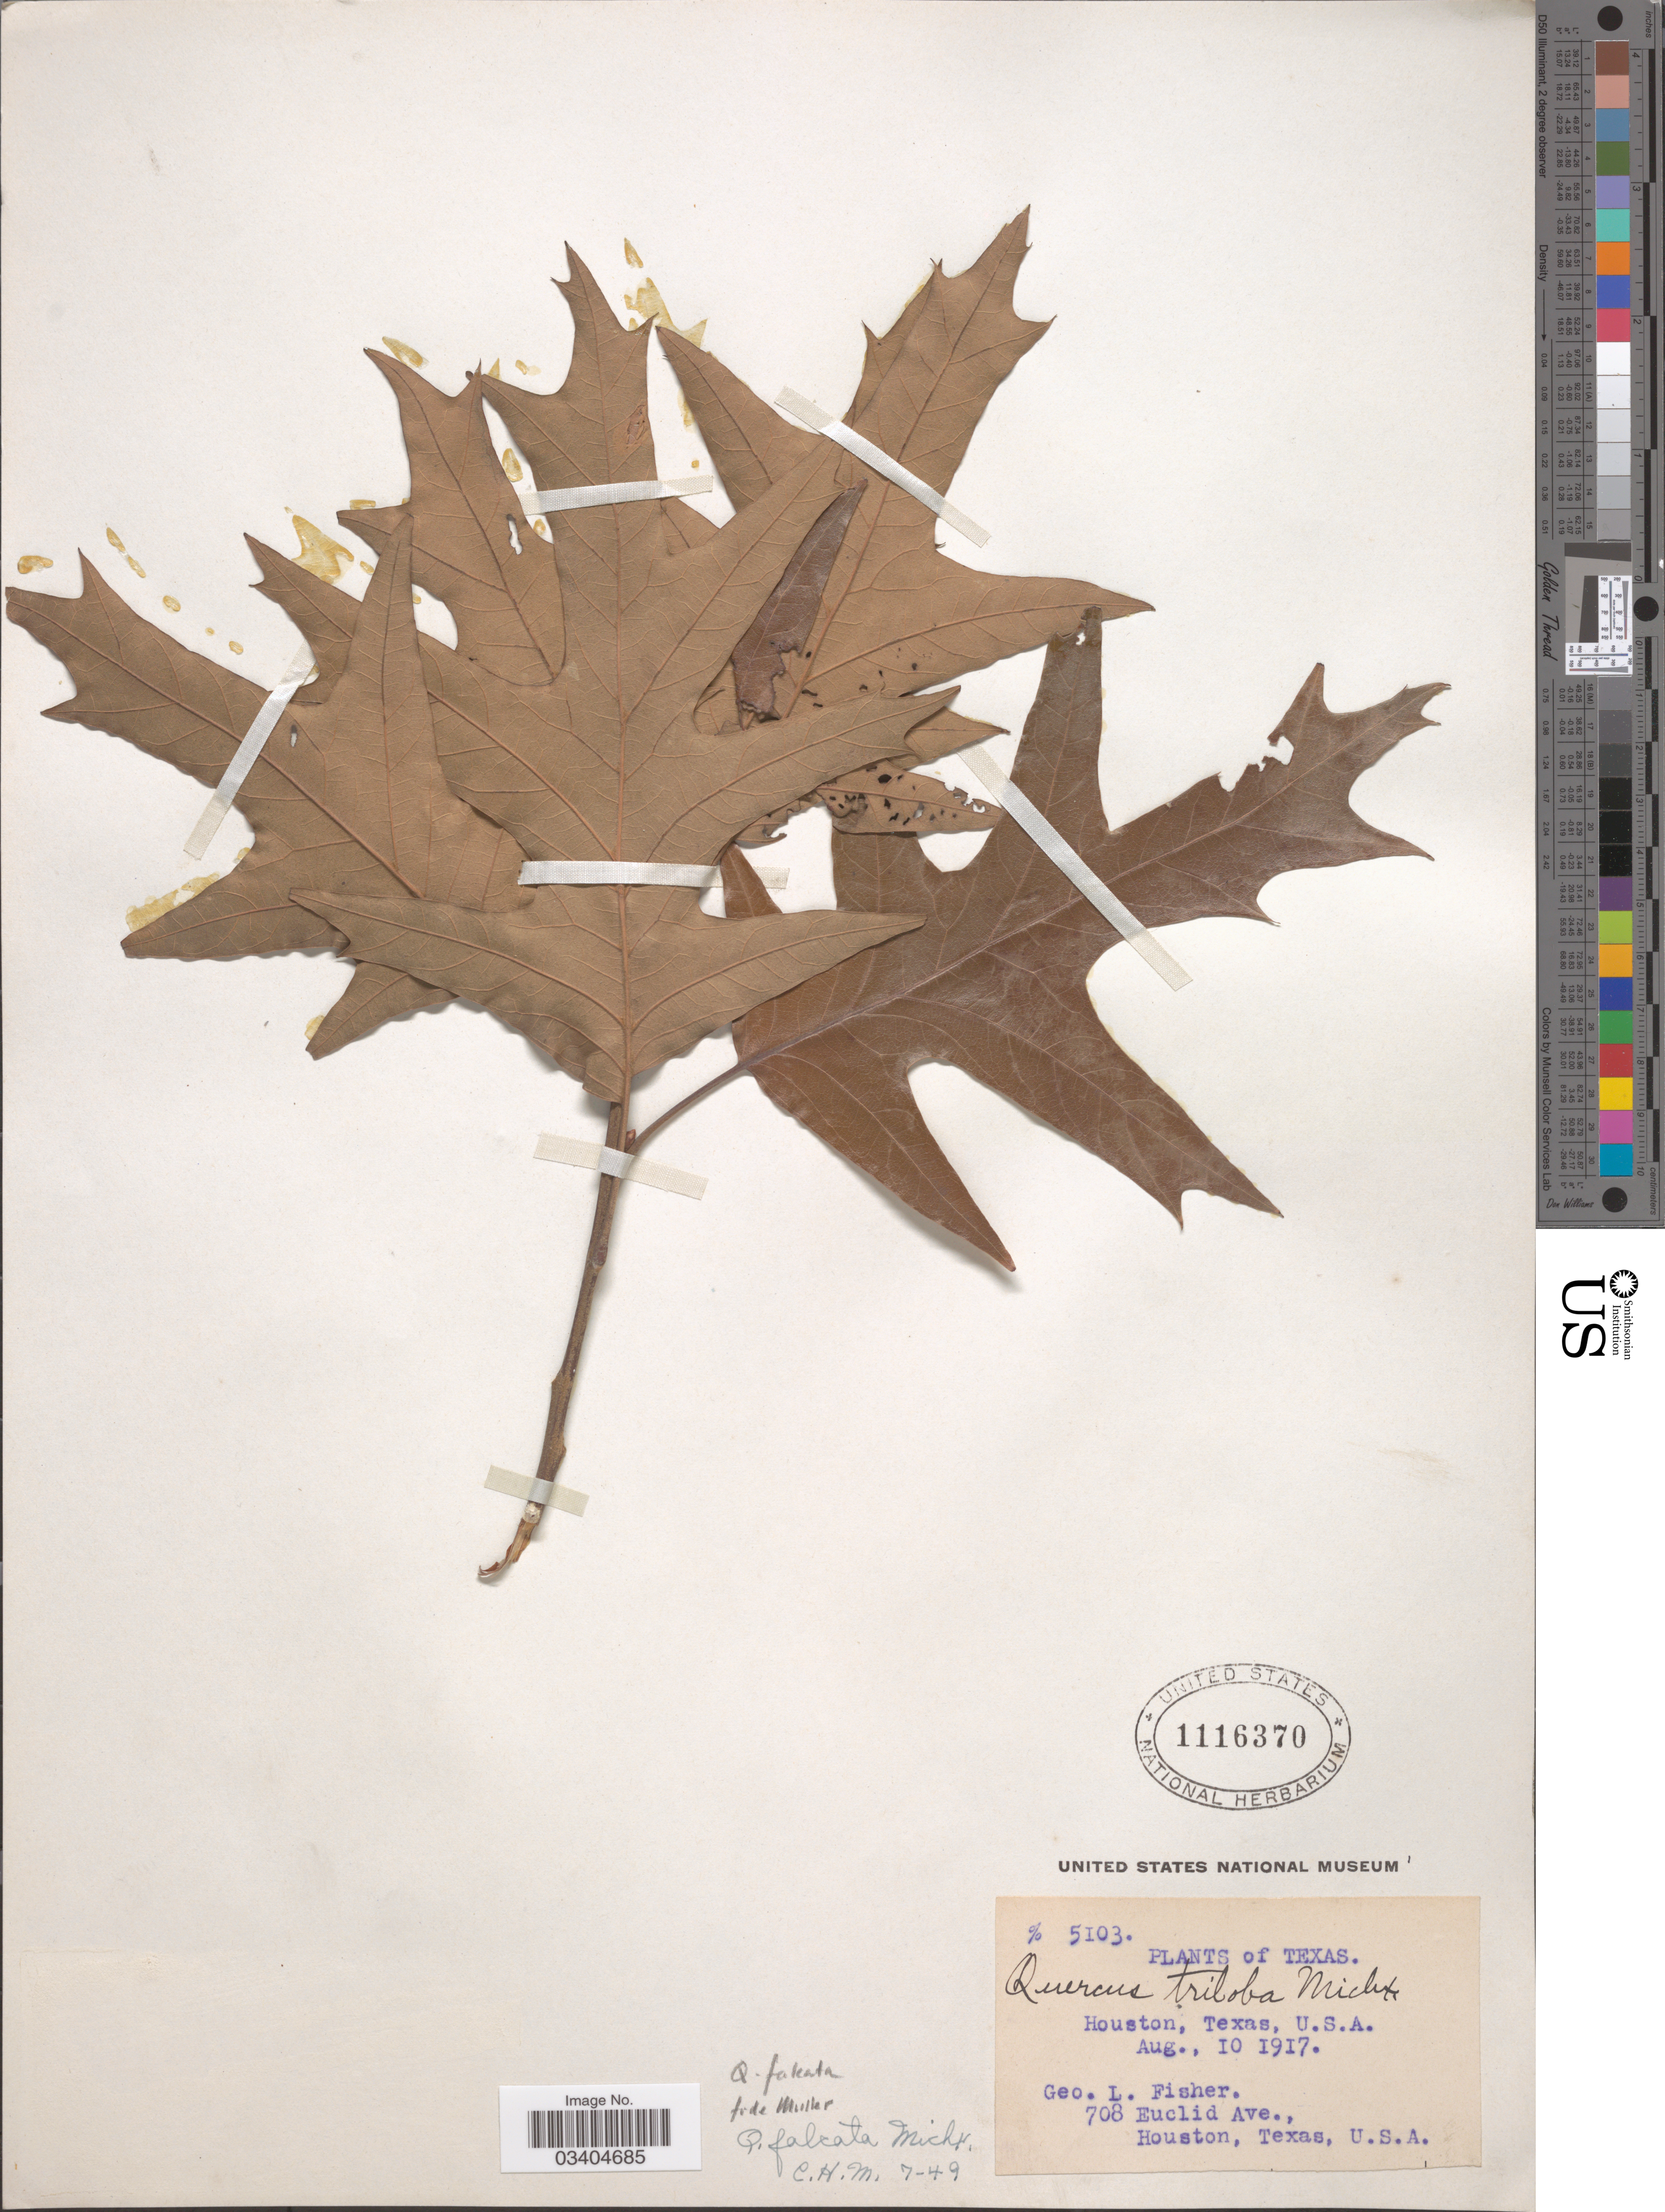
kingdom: Plantae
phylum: Tracheophyta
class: Magnoliopsida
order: Fagales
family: Fagaceae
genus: Quercus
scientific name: Quercus falcata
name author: Michx.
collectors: G. L. Fisher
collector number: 5103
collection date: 1917-08-10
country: United States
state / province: Texas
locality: Houston.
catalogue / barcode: US 1116370